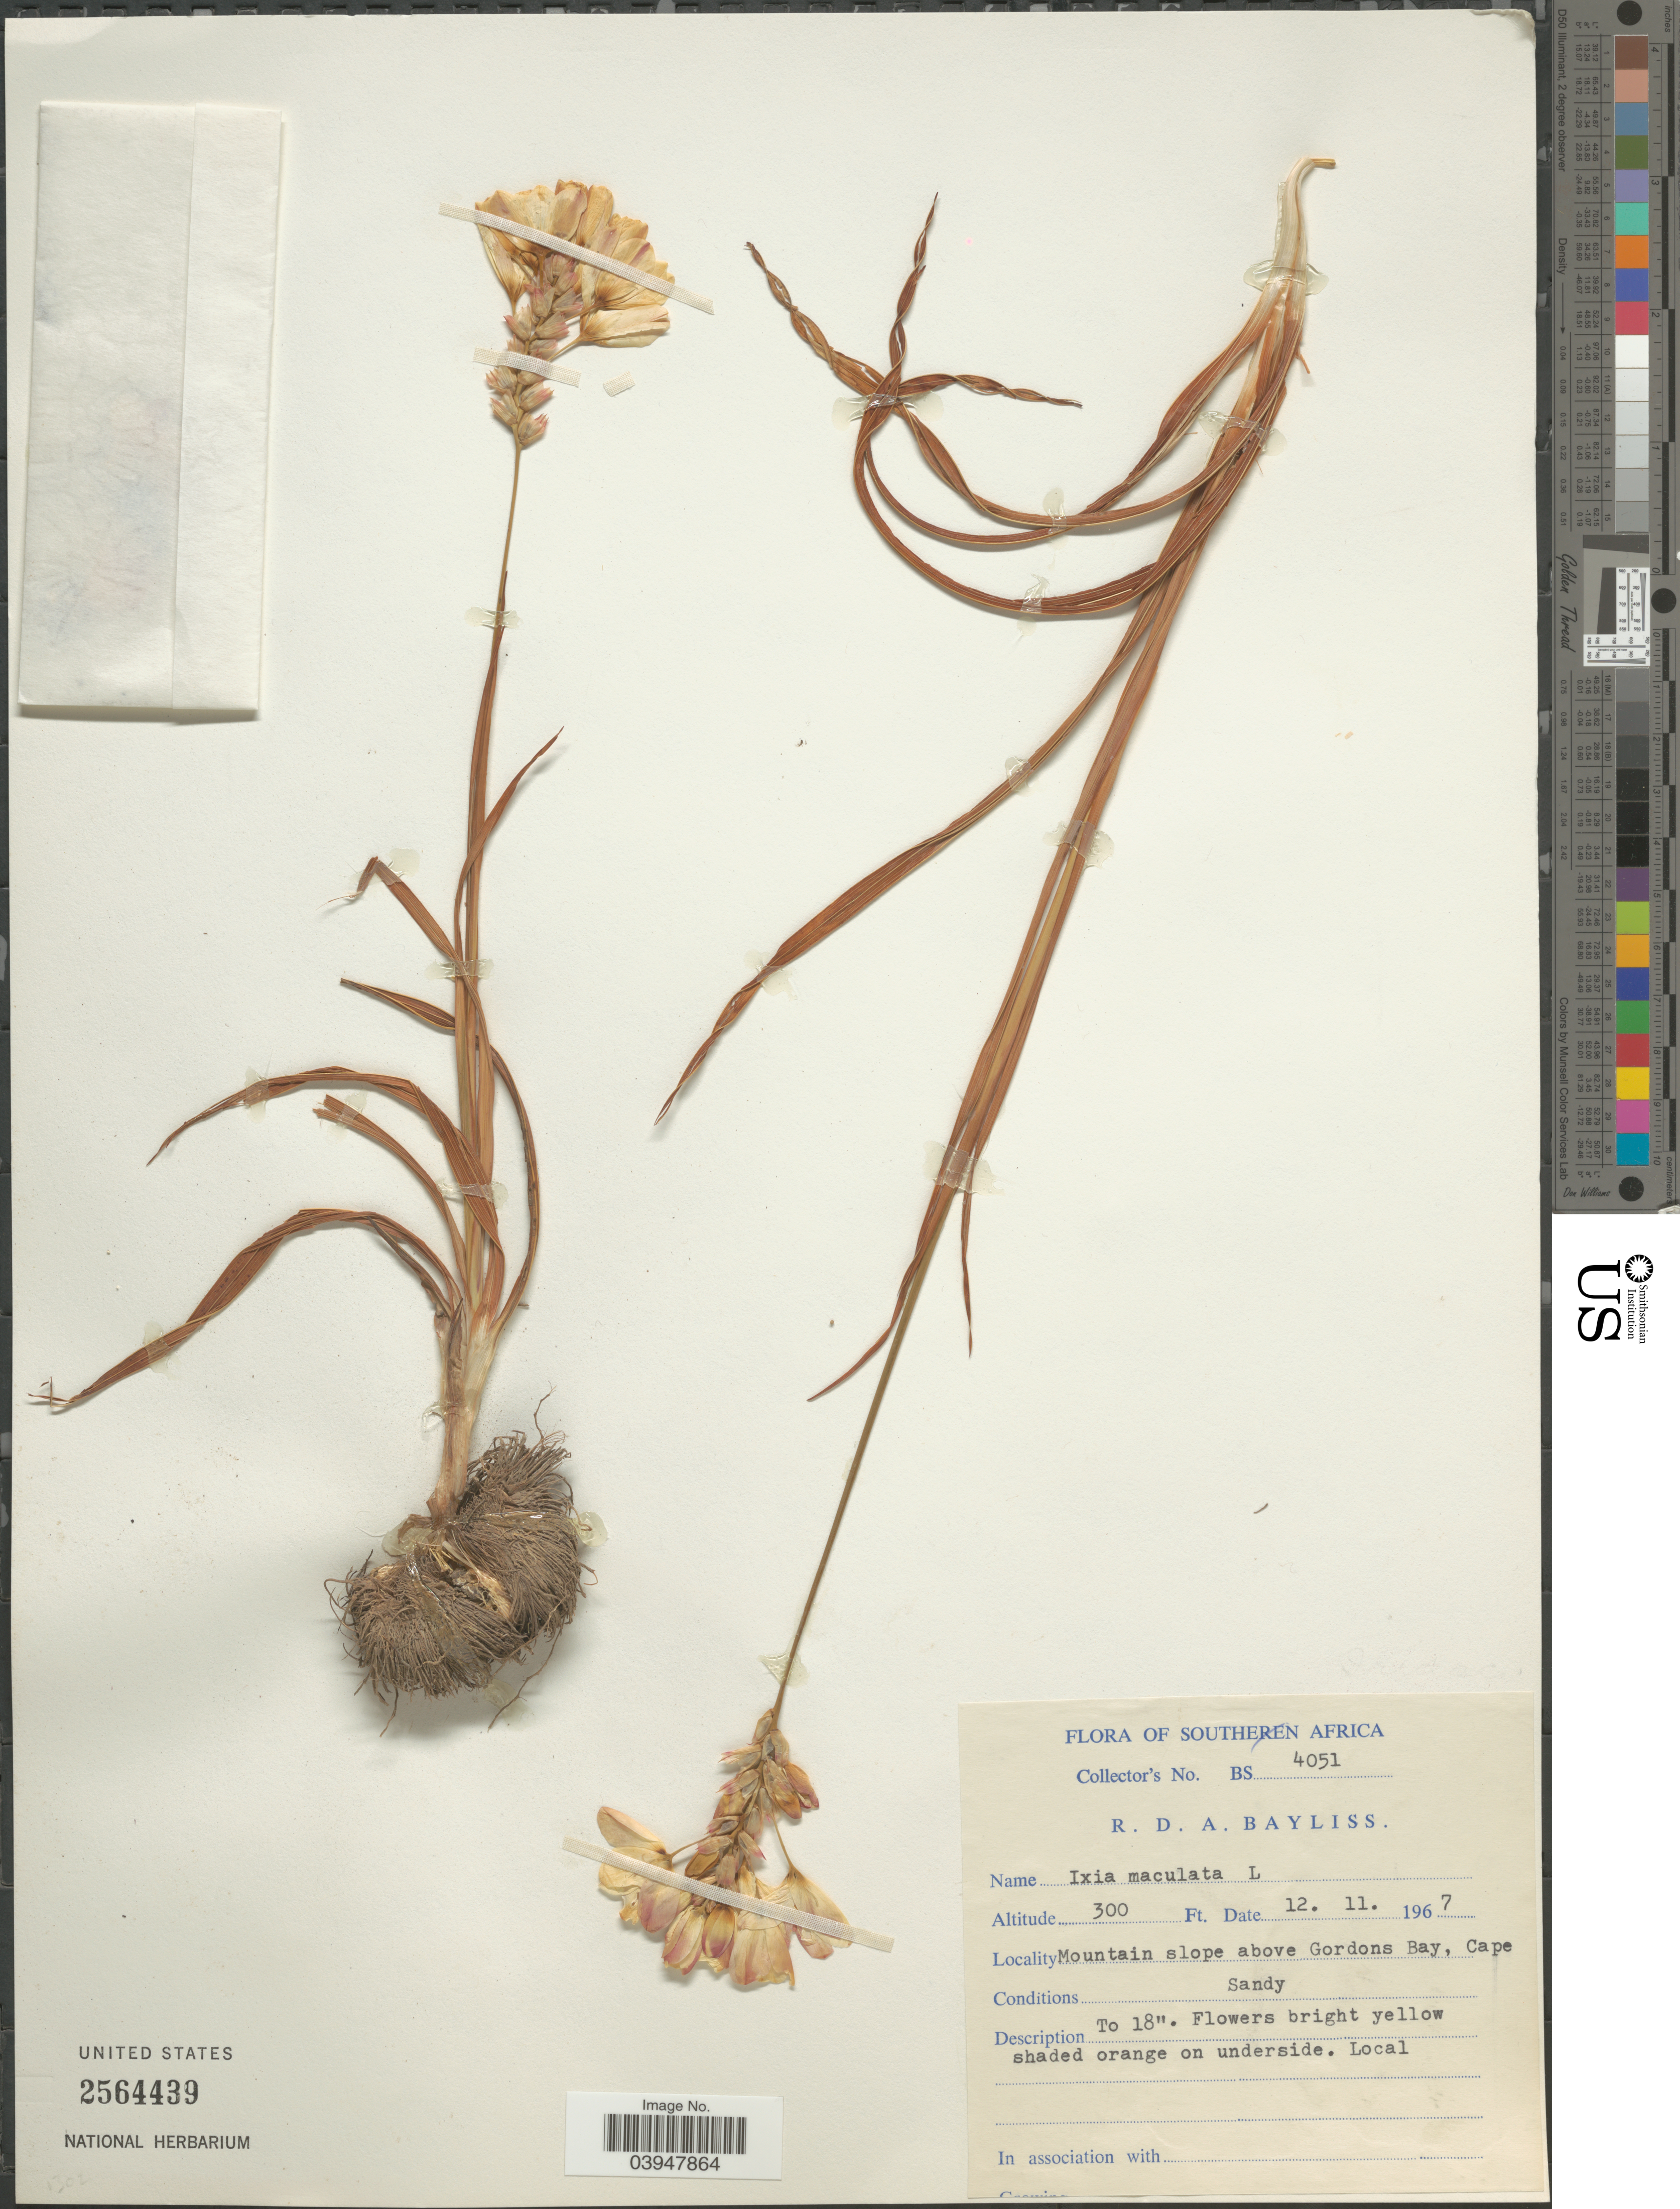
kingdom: Plantae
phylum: Tracheophyta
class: Liliopsida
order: Asparagales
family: Iridaceae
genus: Ixia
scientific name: Ixia maculata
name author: L.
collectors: R. Bayliss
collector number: BS 4051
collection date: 1967-11-12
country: South Africa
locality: Southern Africa. Mountain slope above Gordons Bay, Cape.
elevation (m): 91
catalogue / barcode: US 2564439